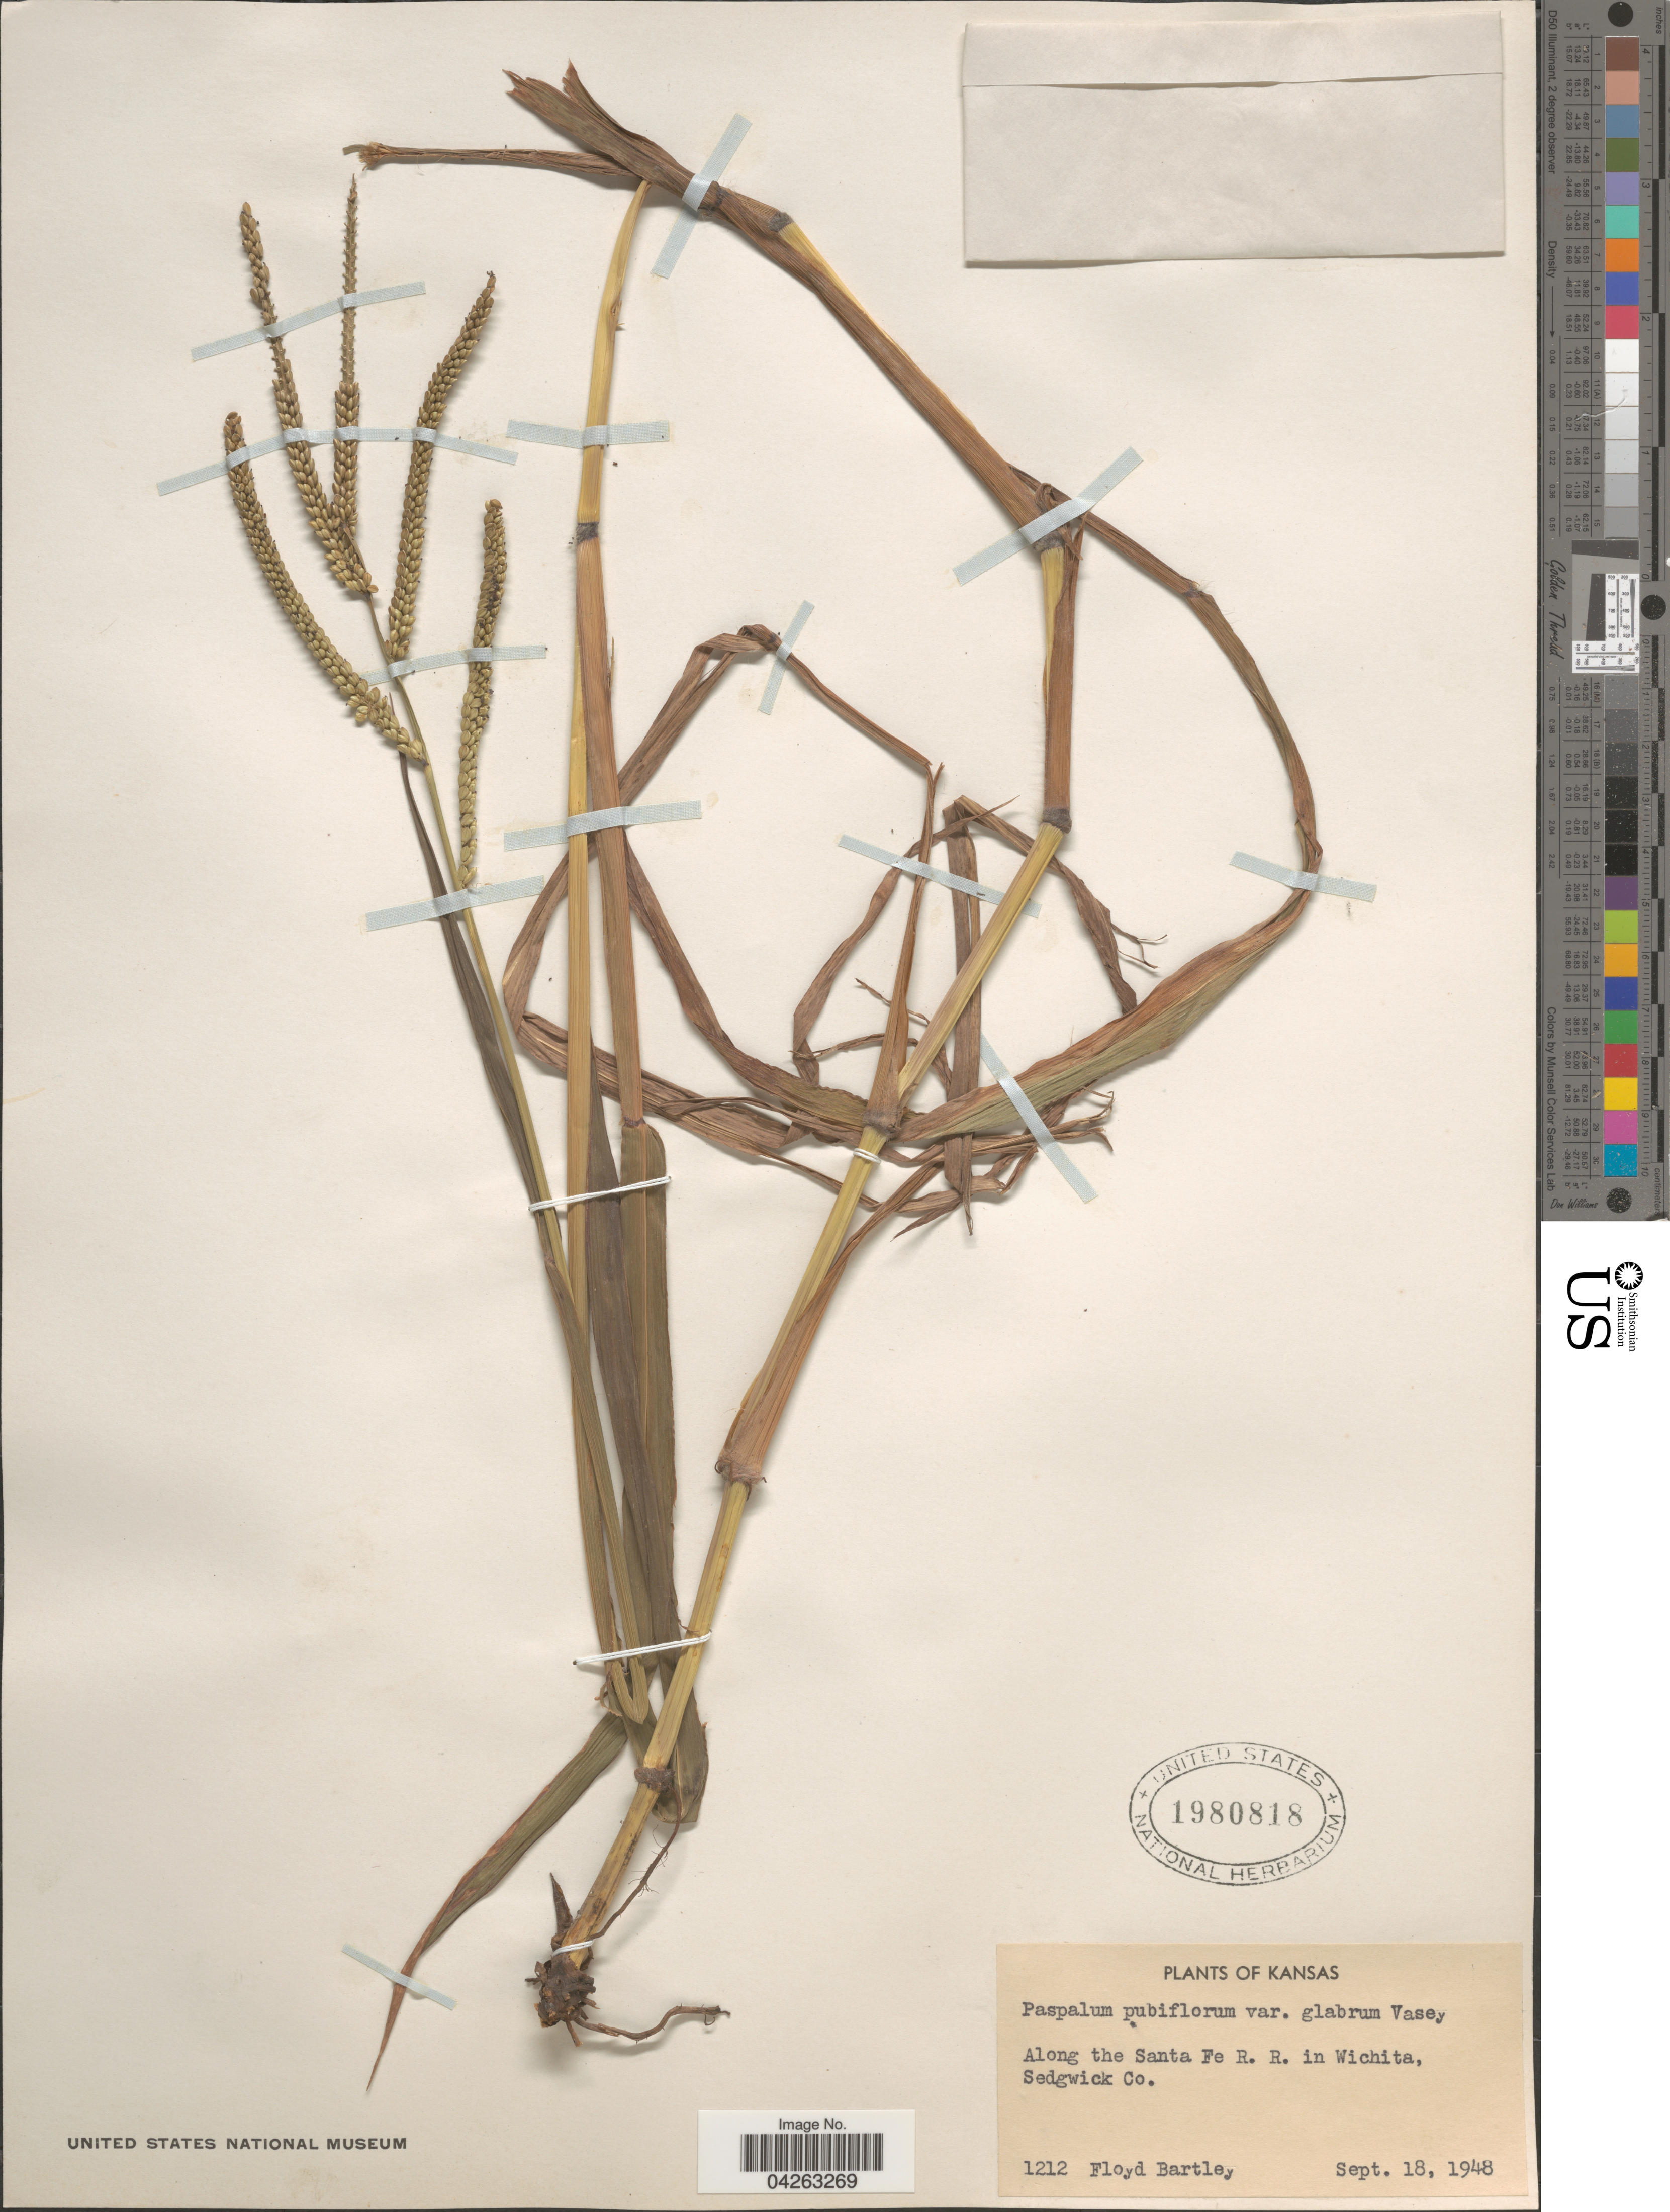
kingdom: Plantae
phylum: Tracheophyta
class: Liliopsida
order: Poales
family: Poaceae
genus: Paspalum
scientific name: Paspalum pubiflorum var. glabrum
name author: Vasey ex Scribn.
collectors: F. Bartley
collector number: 1212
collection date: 1948-09-18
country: United States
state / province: Kansas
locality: Along the Santa Fe R. R. in Wichita, Sedgwick Co.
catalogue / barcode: US 1980818